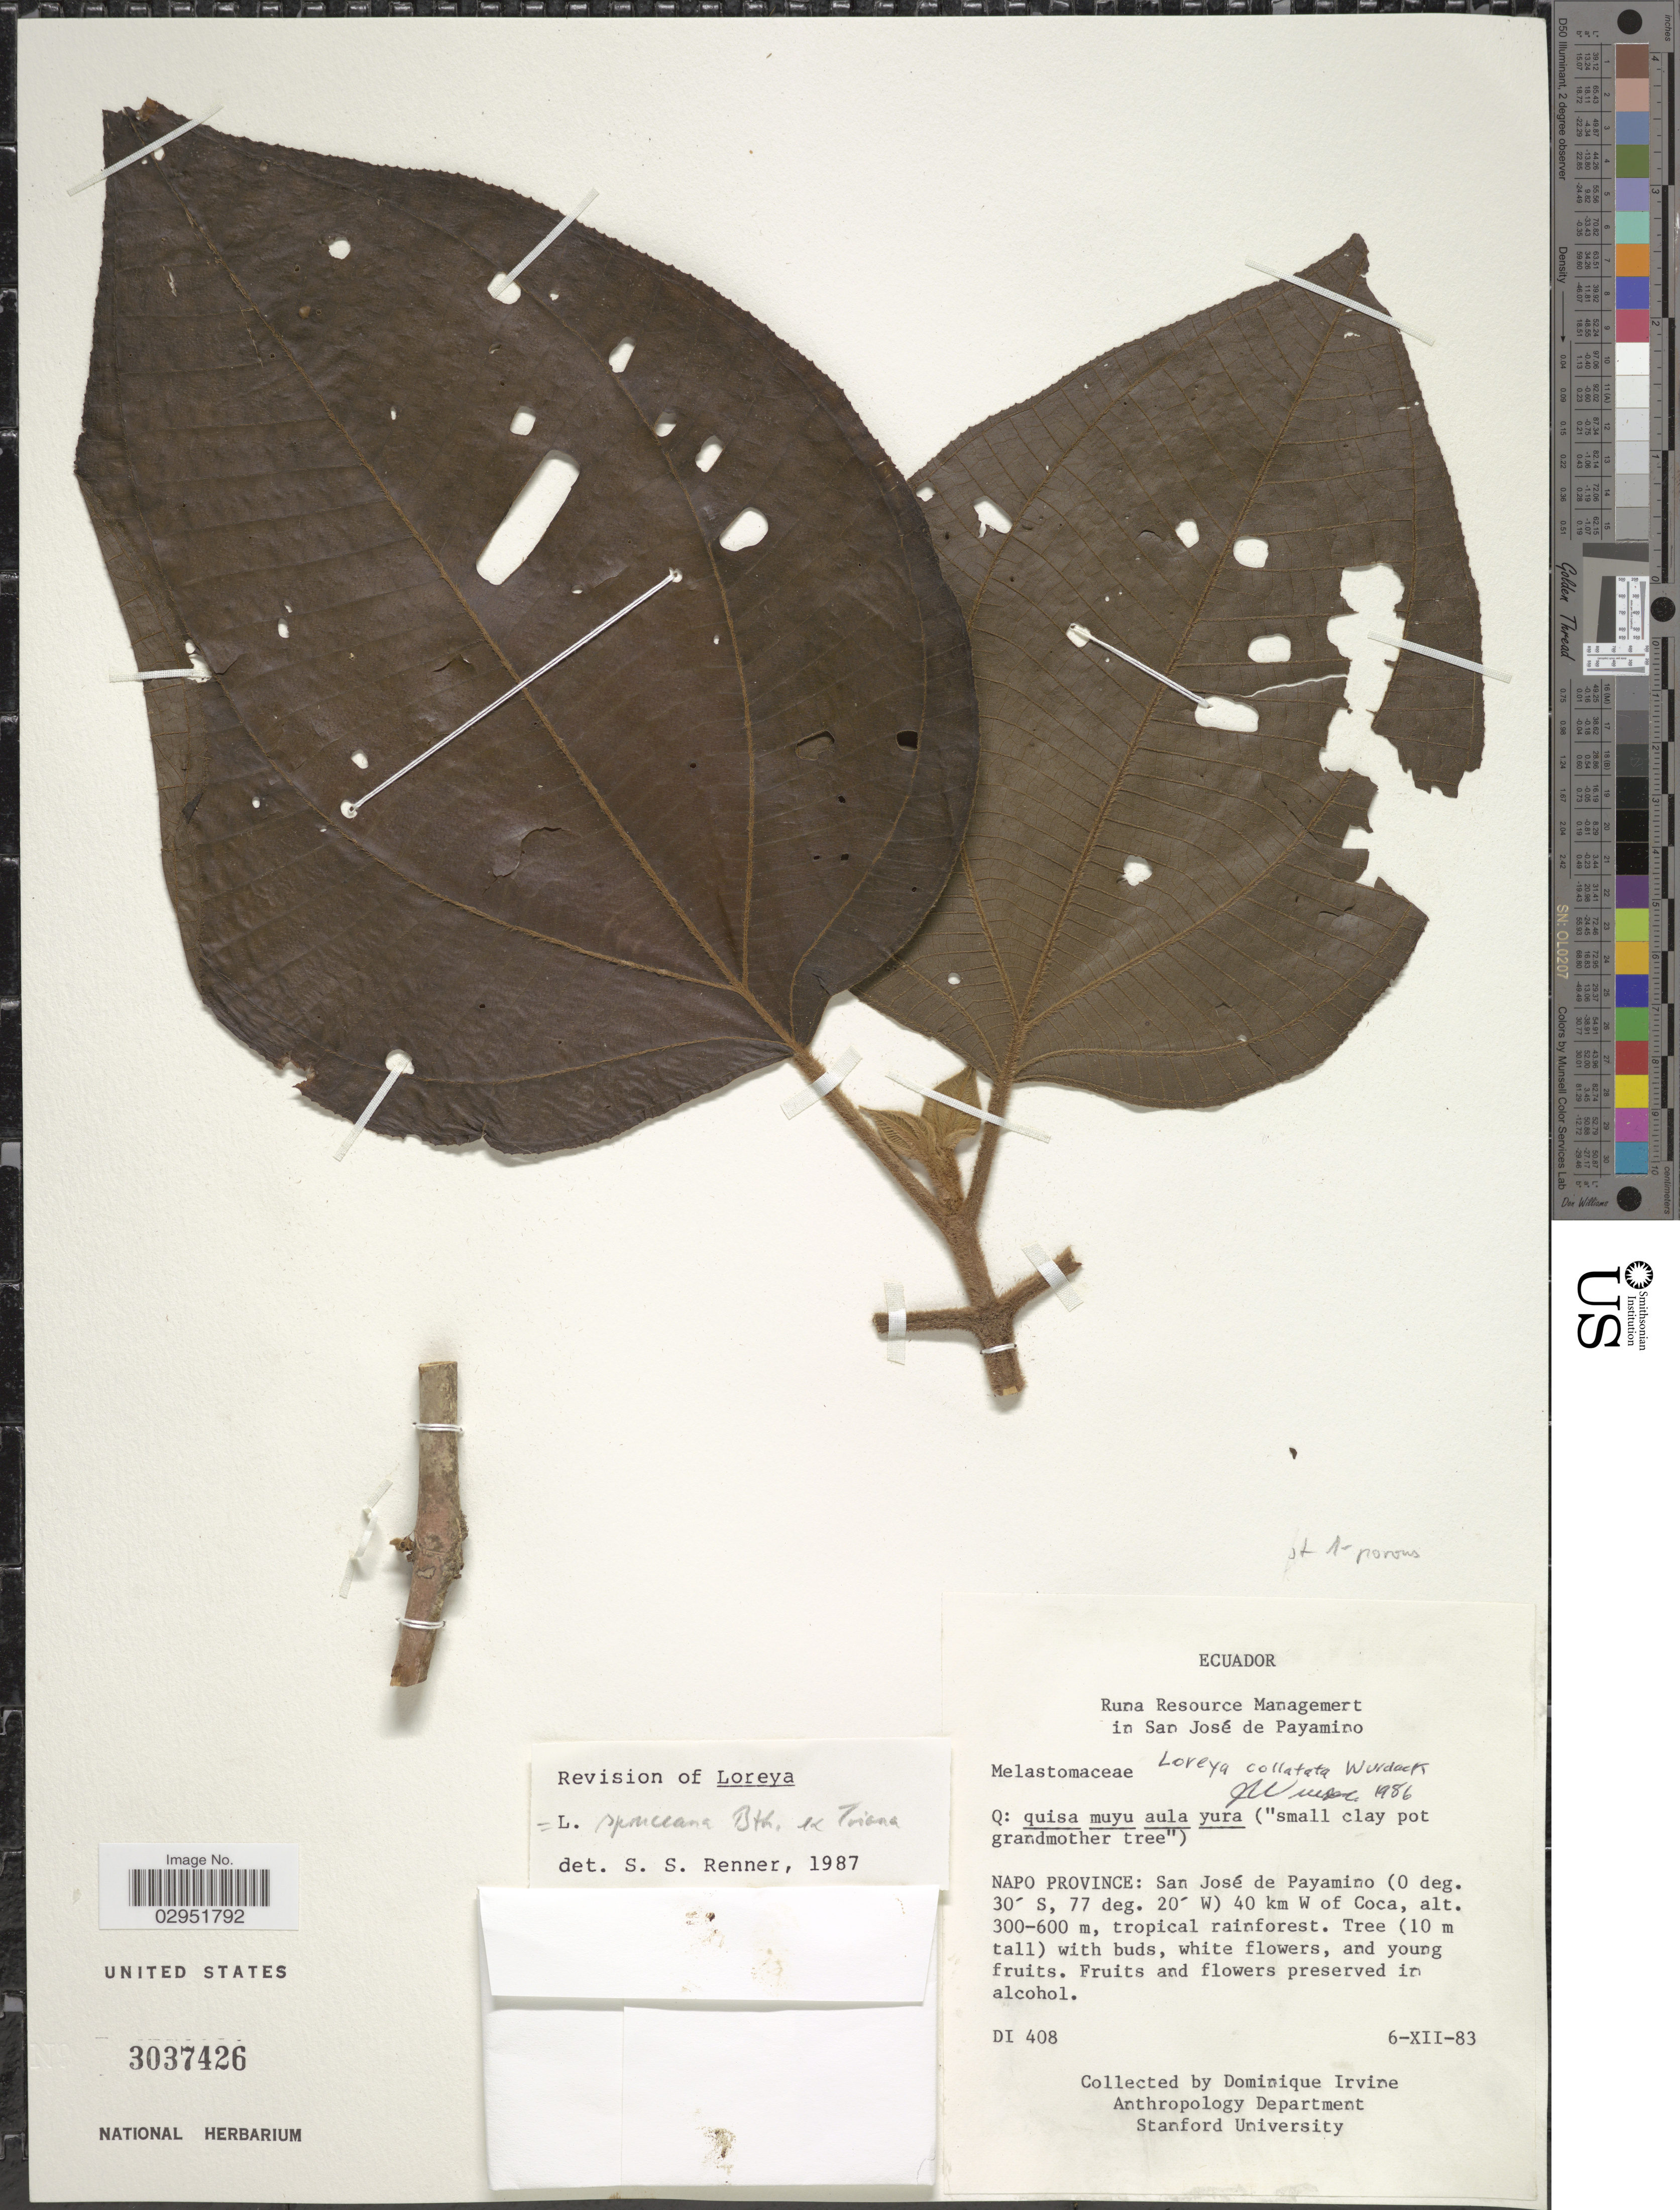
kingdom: Plantae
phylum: Tracheophyta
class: Magnoliopsida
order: Myrtales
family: Melastomataceae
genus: Bellucia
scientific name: Bellucia spruceana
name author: (Triana) J.F. Macbr.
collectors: D. Irvine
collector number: DI408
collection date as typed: Transcribed d/m/y: 6/12/83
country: Ecuador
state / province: Napo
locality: Napo Province: San José de Payamino, 40 km W of Coca.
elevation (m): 300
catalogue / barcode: US 3037426